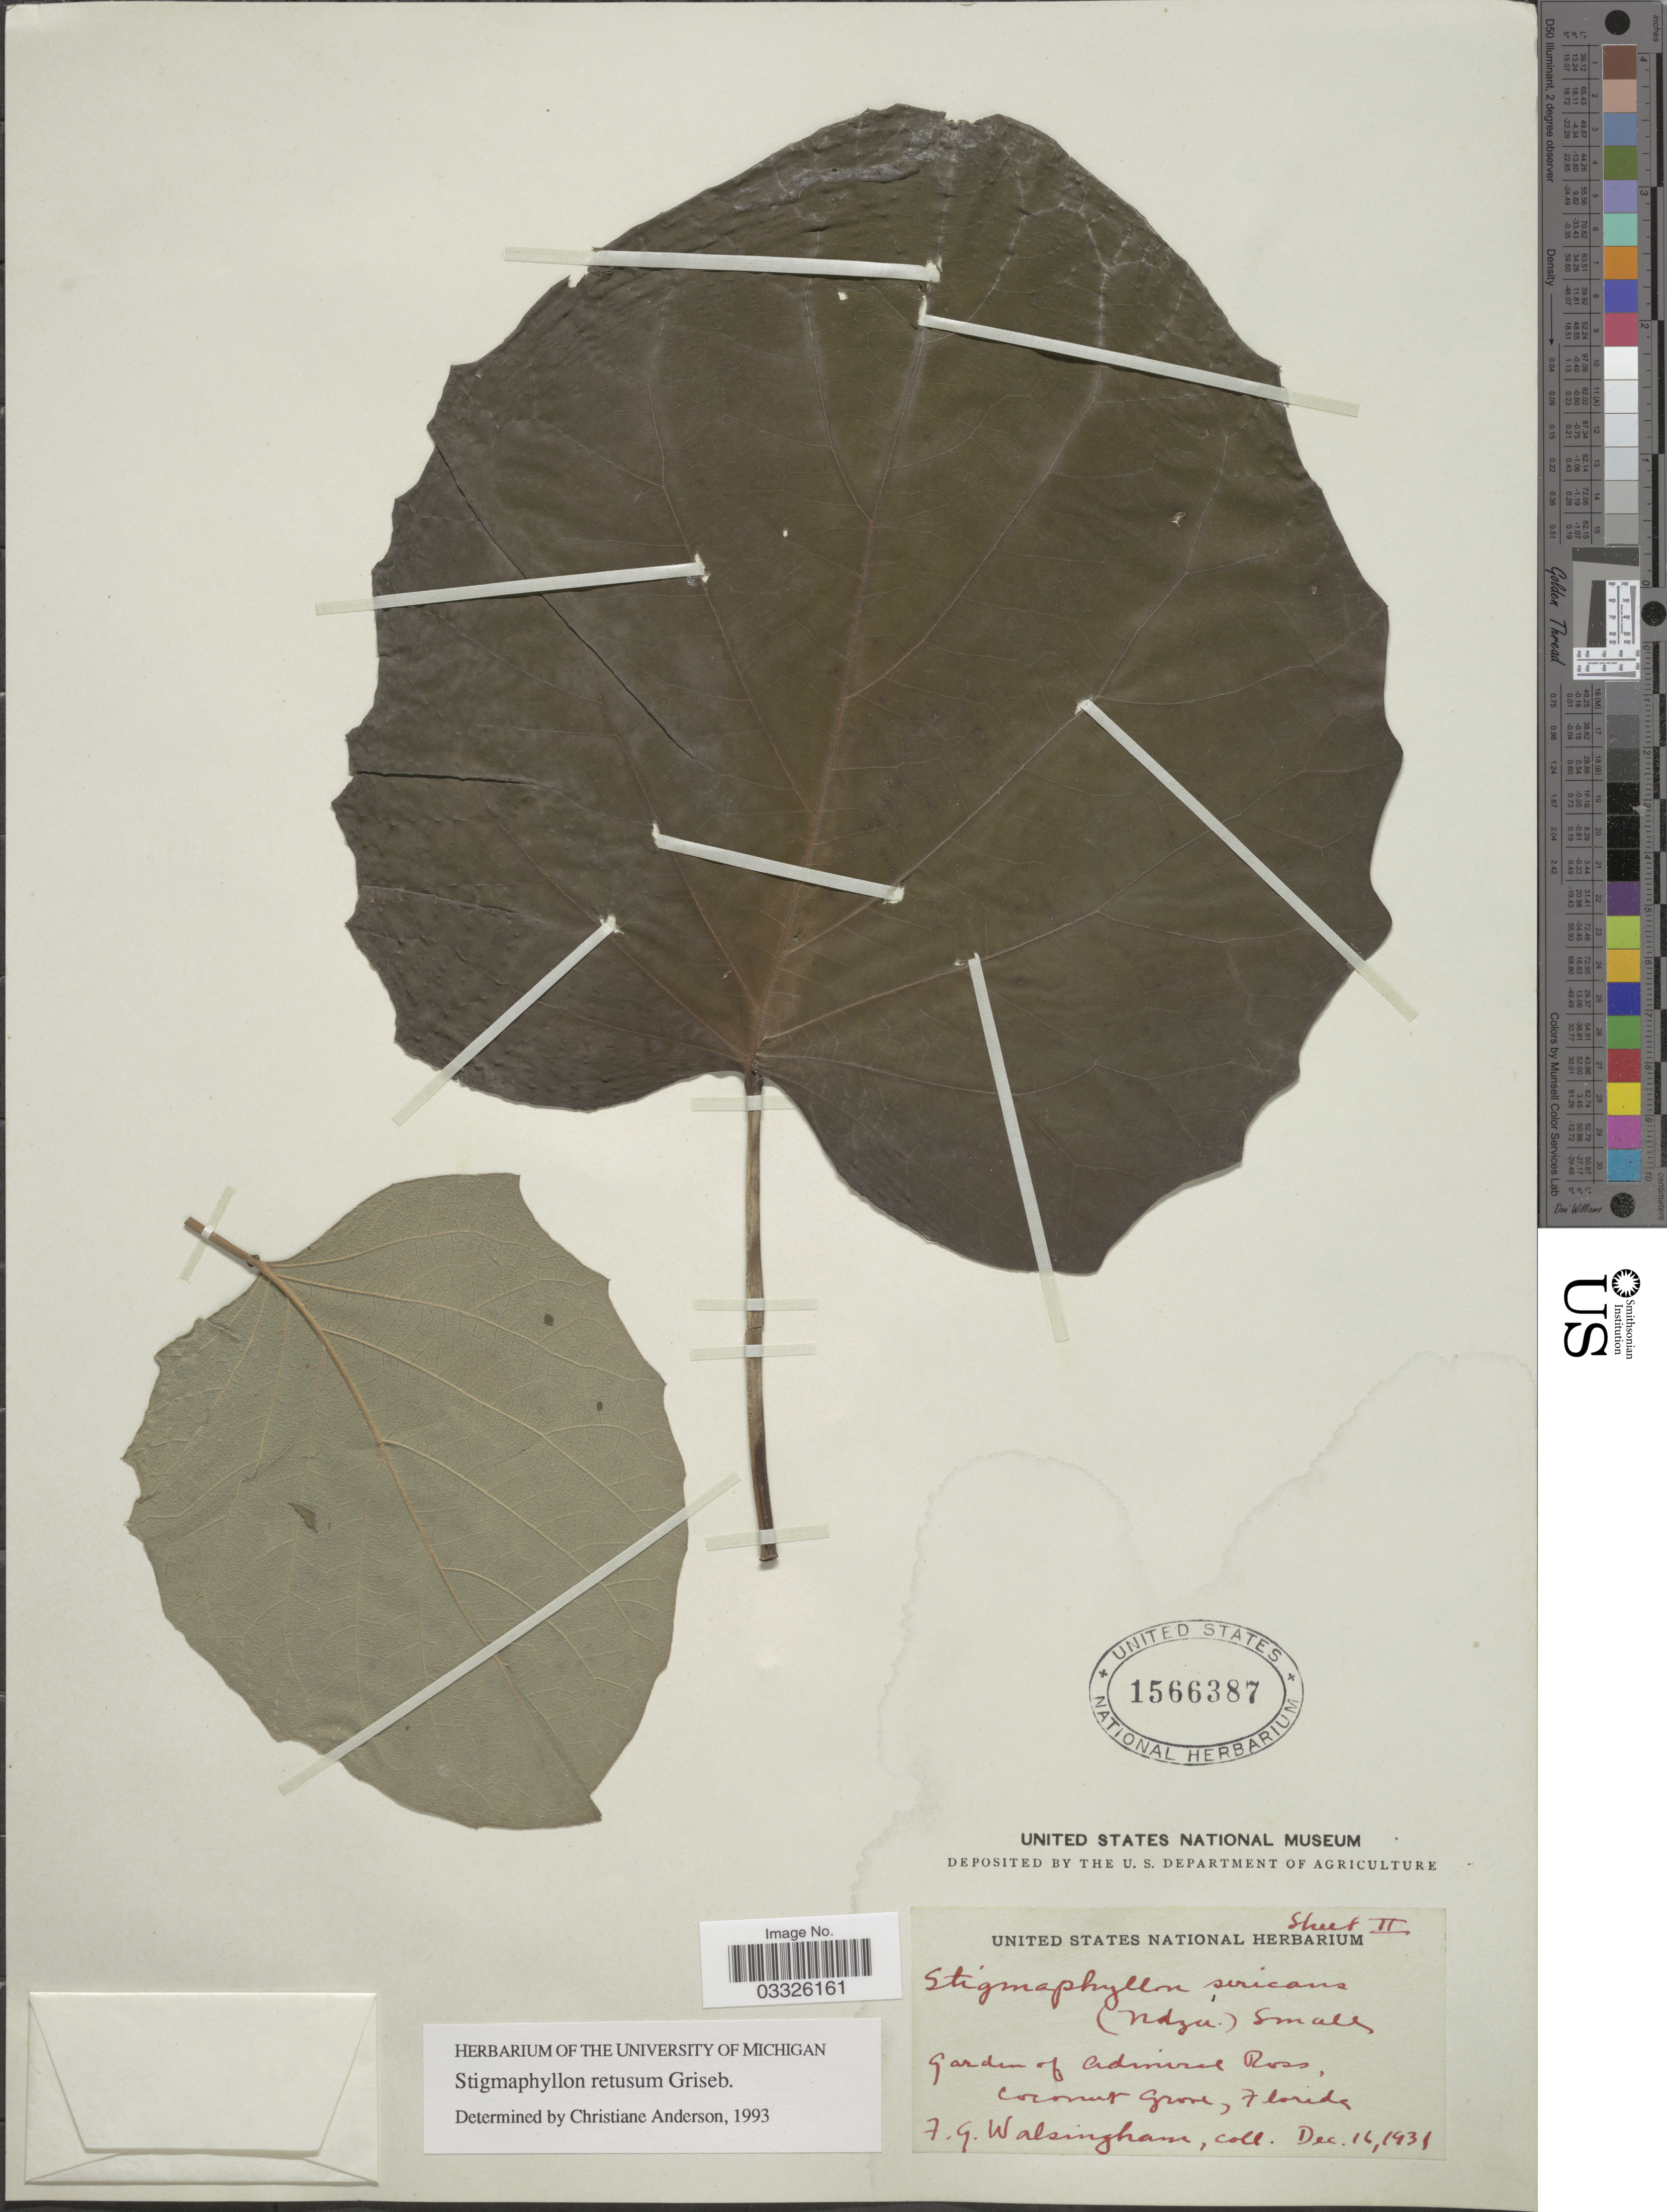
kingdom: Plantae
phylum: Tracheophyta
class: Magnoliopsida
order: Malpighiales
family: Malpighiaceae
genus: Stigmaphyllon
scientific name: Stigmaphyllon retusum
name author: Griseb.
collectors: F. Walsingham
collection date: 1931-12-16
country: United States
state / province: Florida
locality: Garden of Admiral Ross. Coconut Grove.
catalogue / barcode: US 1566387